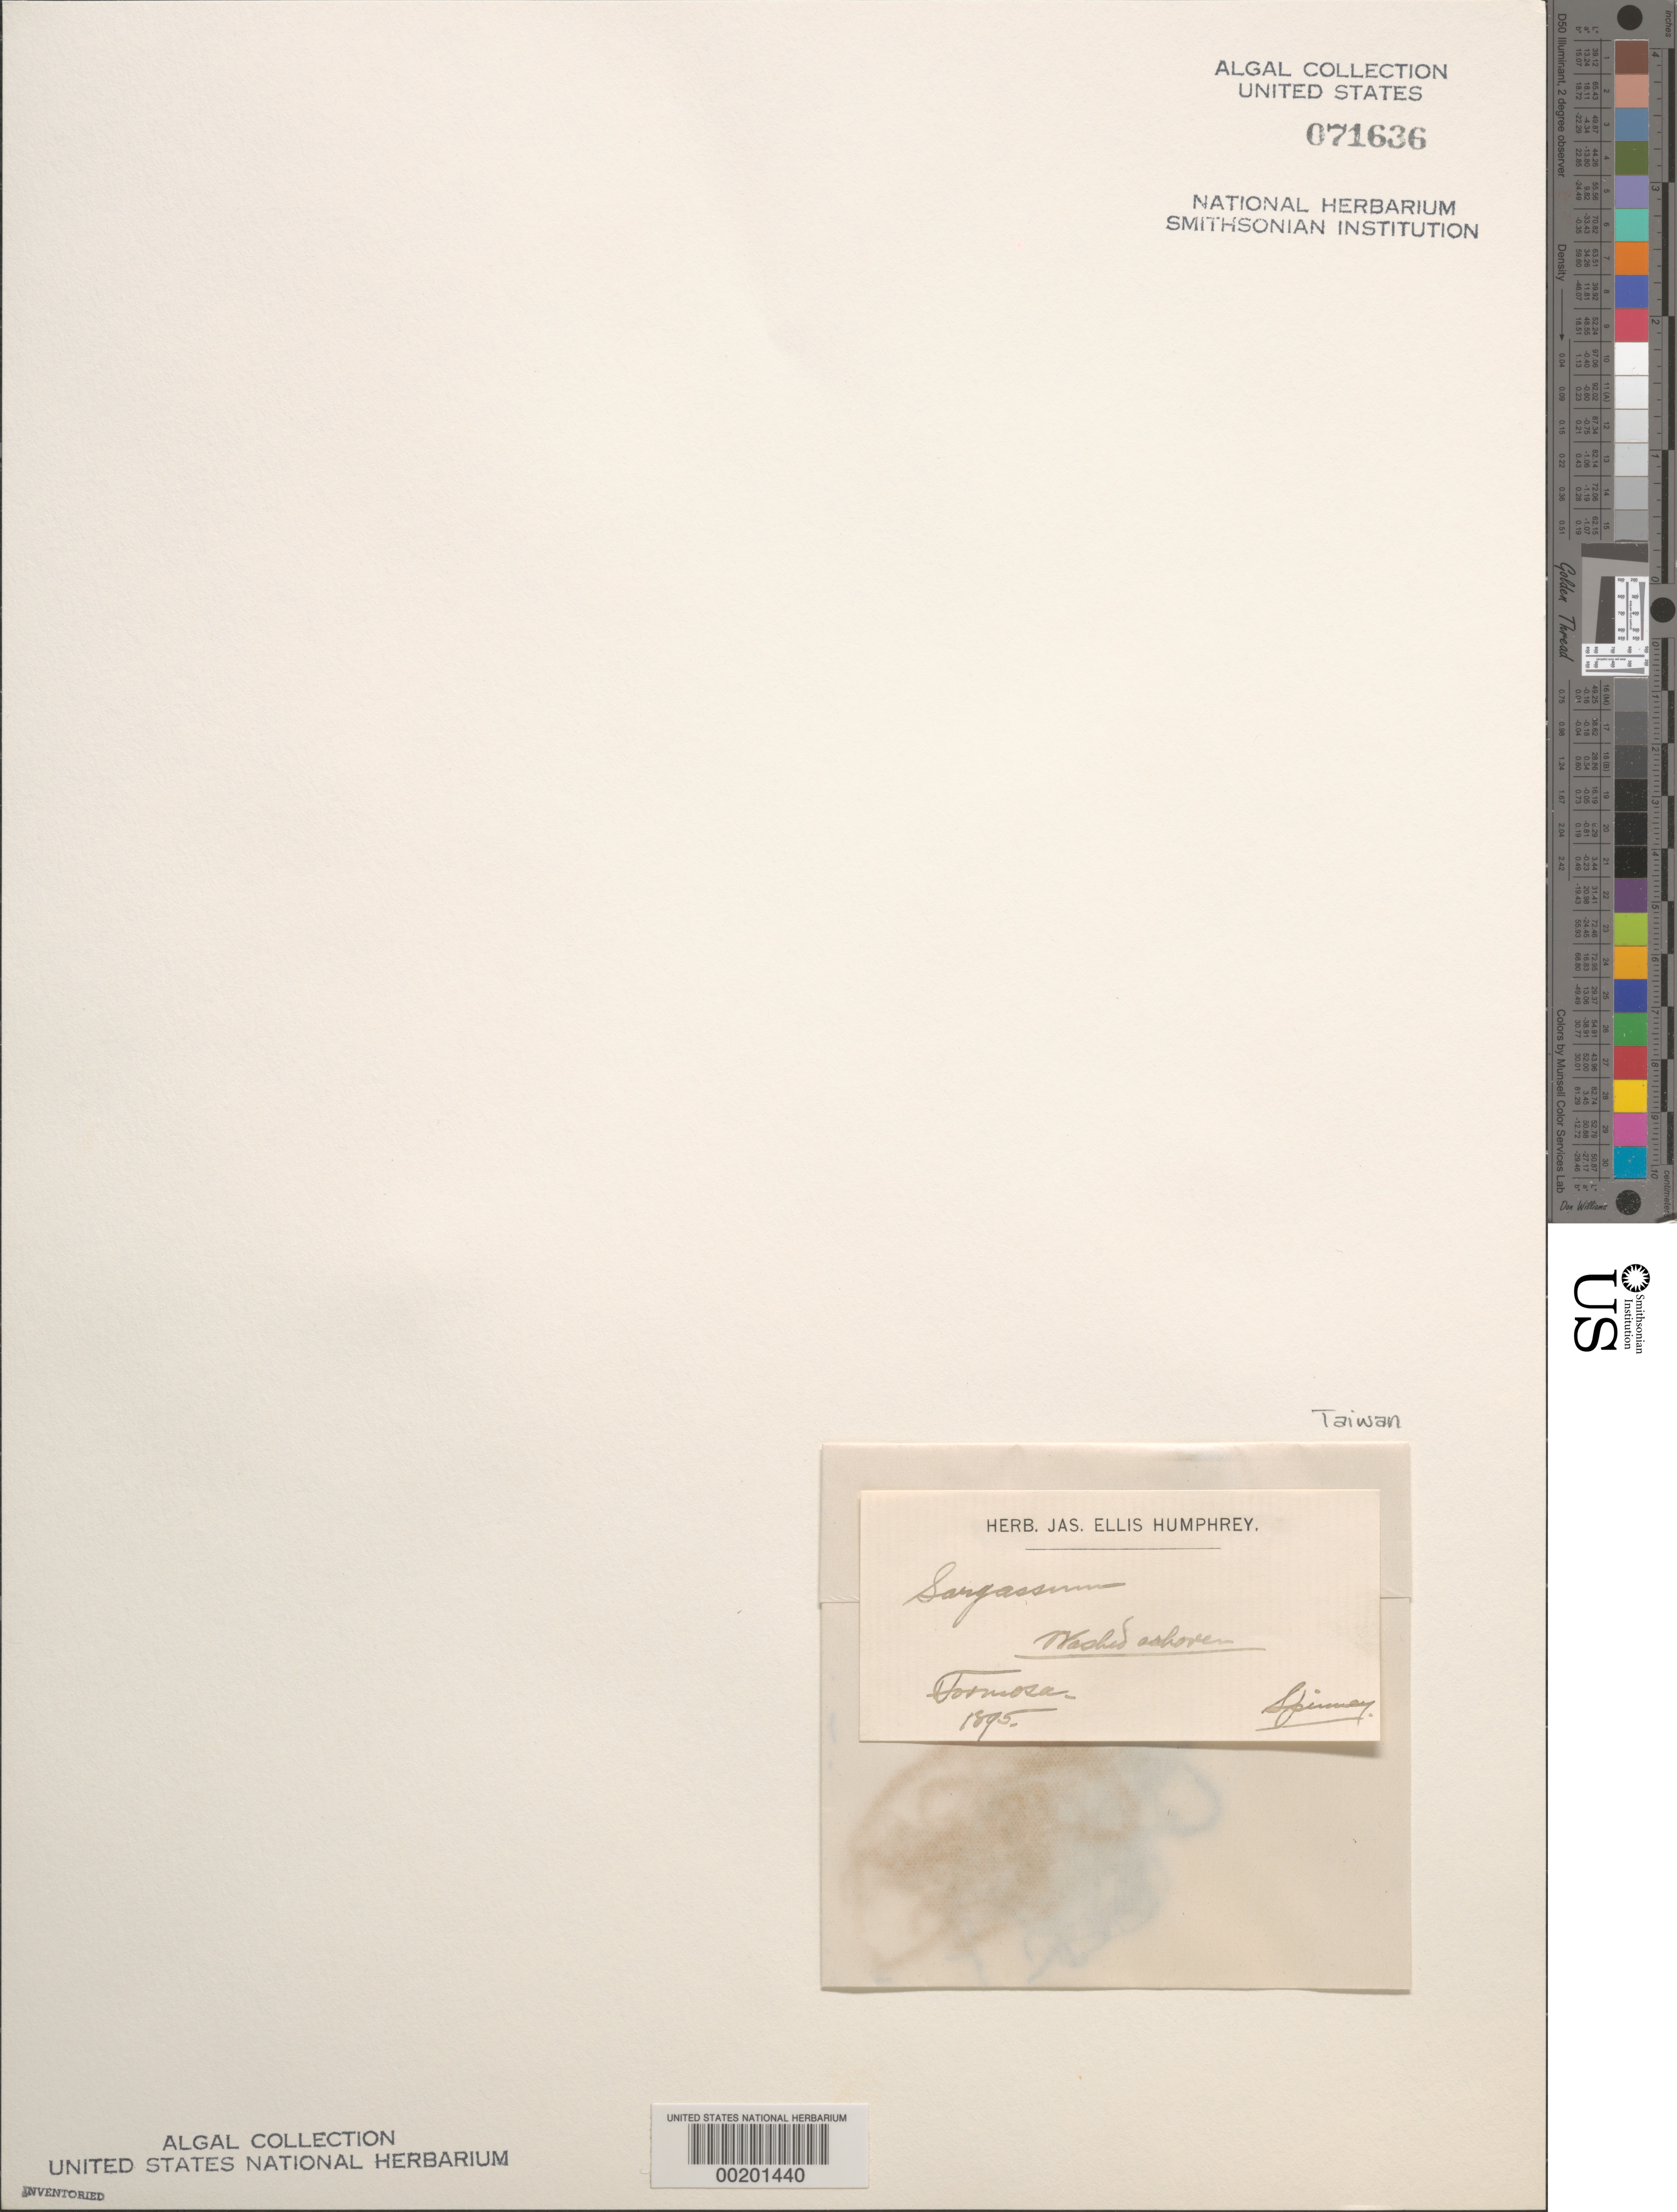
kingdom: Chromista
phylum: Ochrophyta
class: Phaeophyceae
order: Fucales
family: Sargassaceae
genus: Sargassum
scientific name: Sargassum sp.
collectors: -. Spinney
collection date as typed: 1895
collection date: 1895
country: Taiwan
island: Taiwan [Formosa]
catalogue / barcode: US 71636